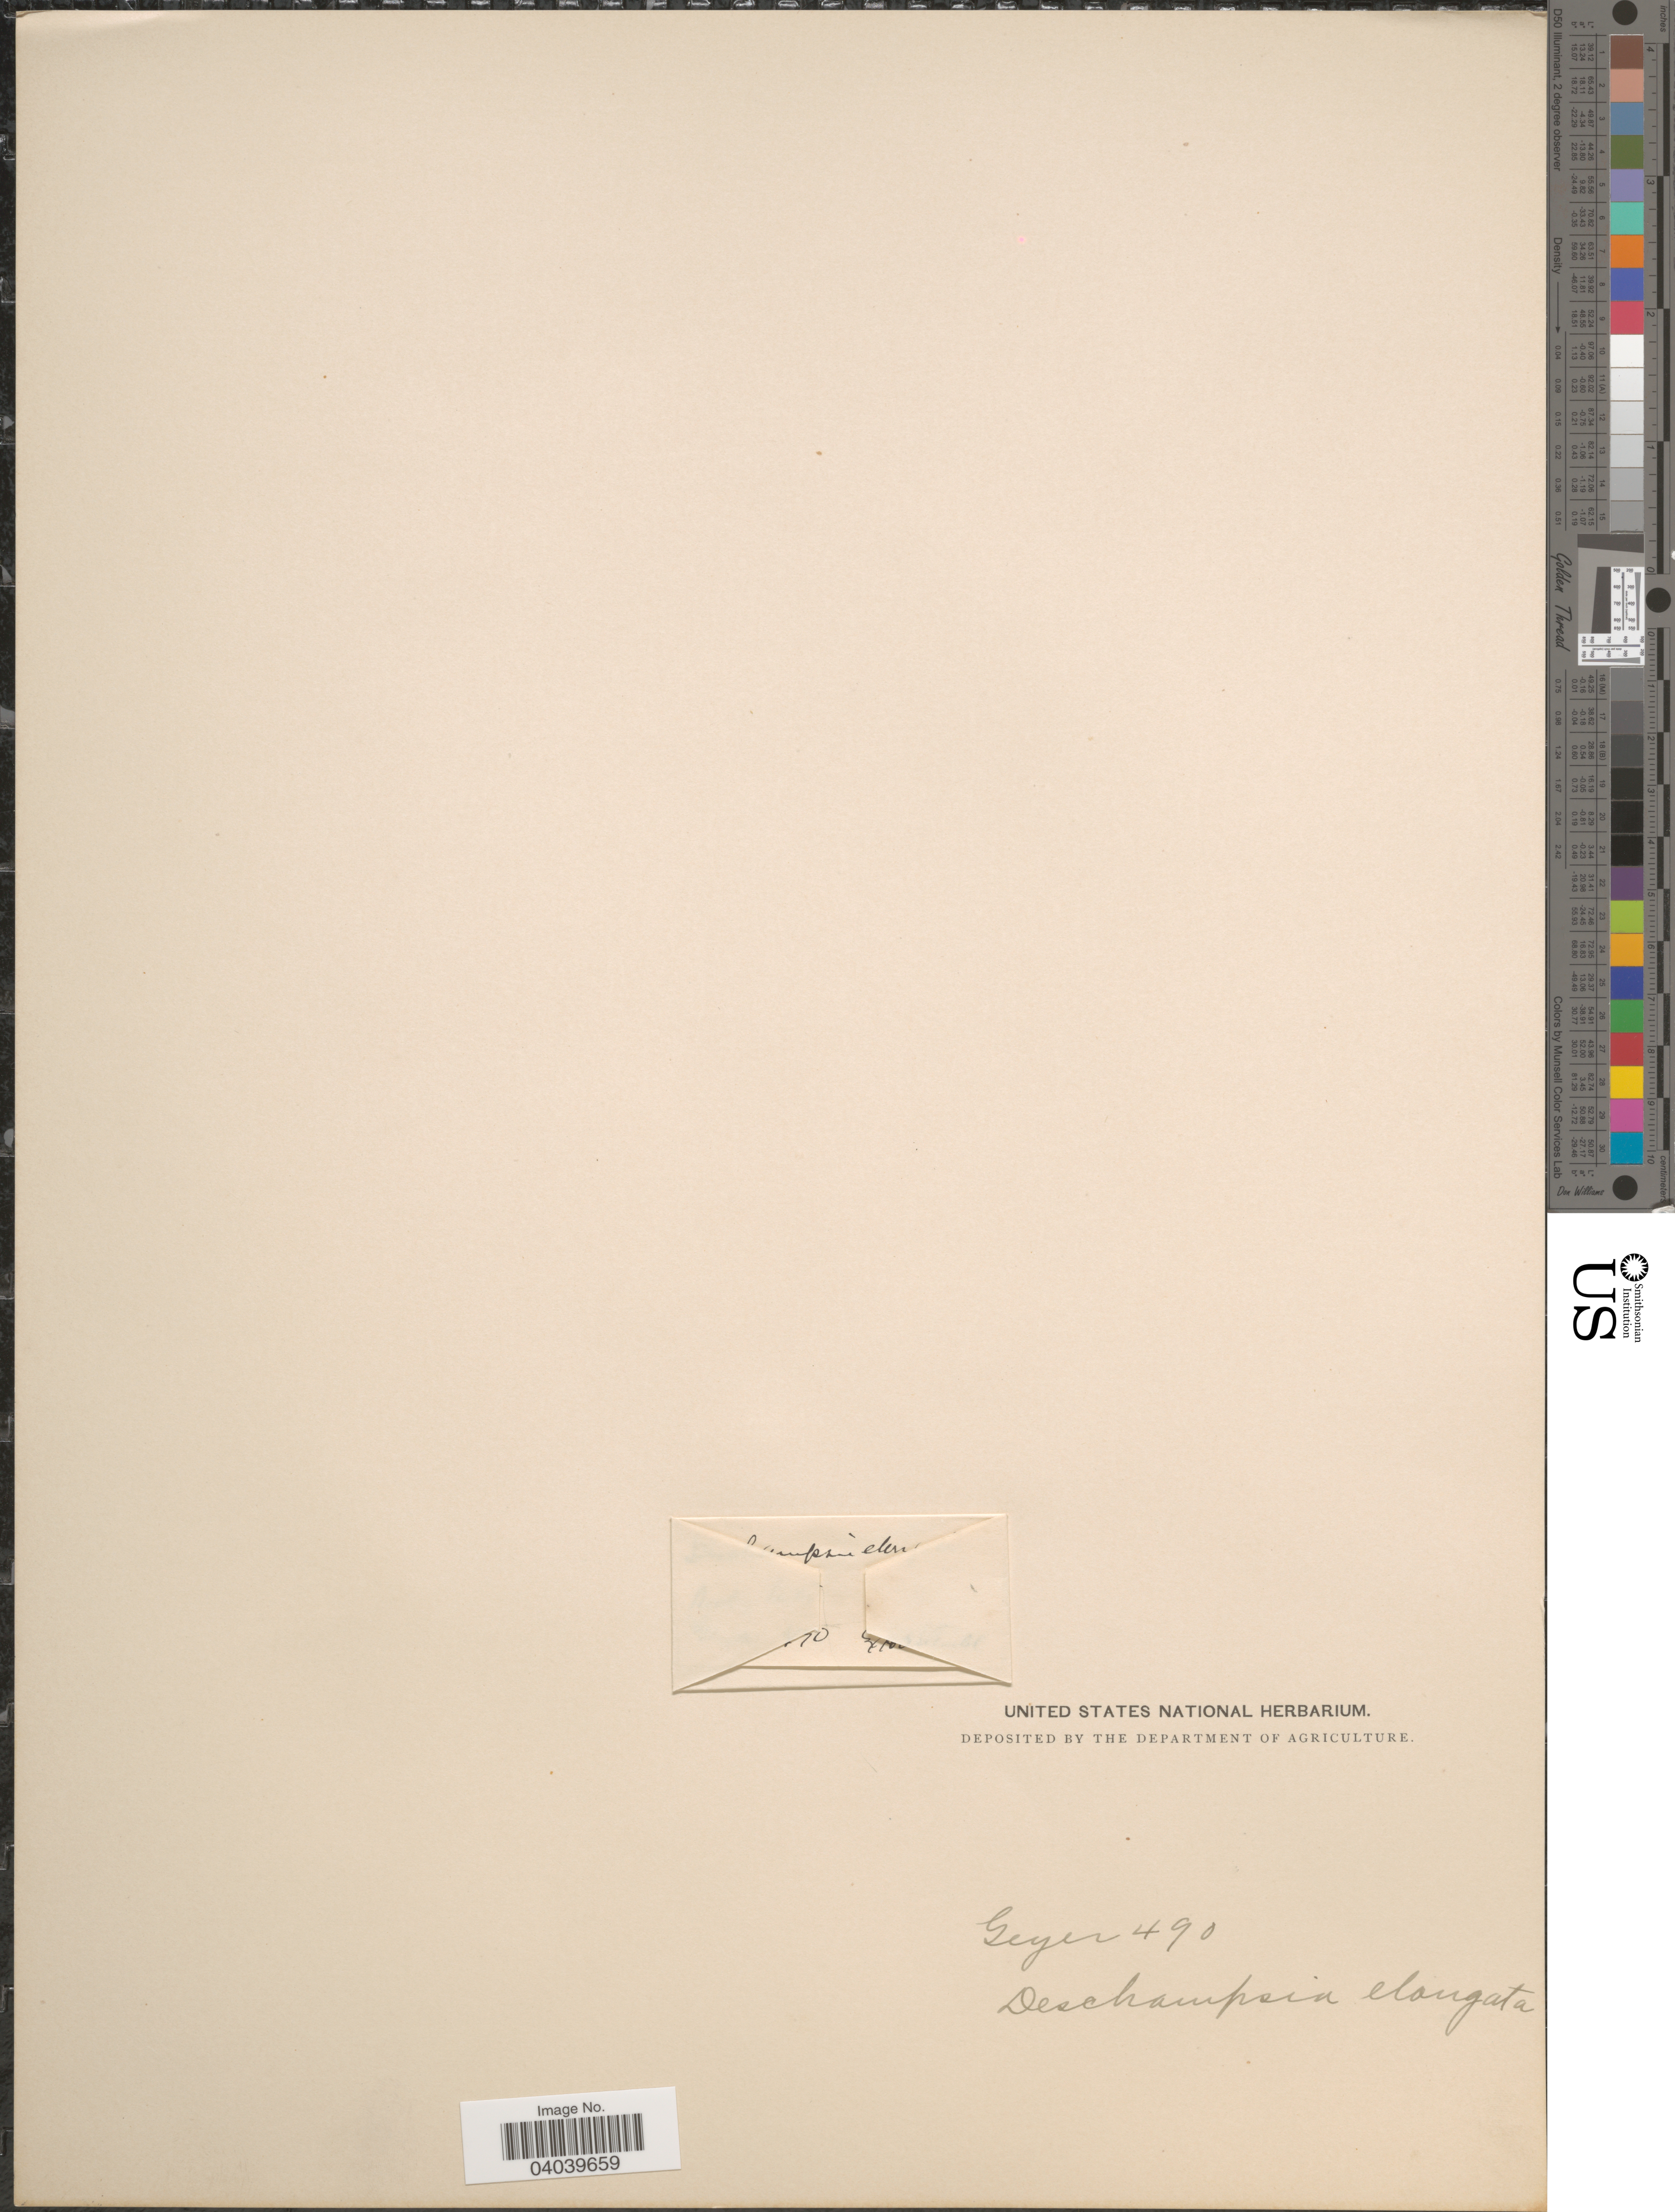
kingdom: Plantae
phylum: Tracheophyta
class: Liliopsida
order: Poales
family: Poaceae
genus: Deschampsia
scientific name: Deschampsia elongata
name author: (Hook.) Munro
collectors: Geyer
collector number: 490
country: United States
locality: [illegible text].